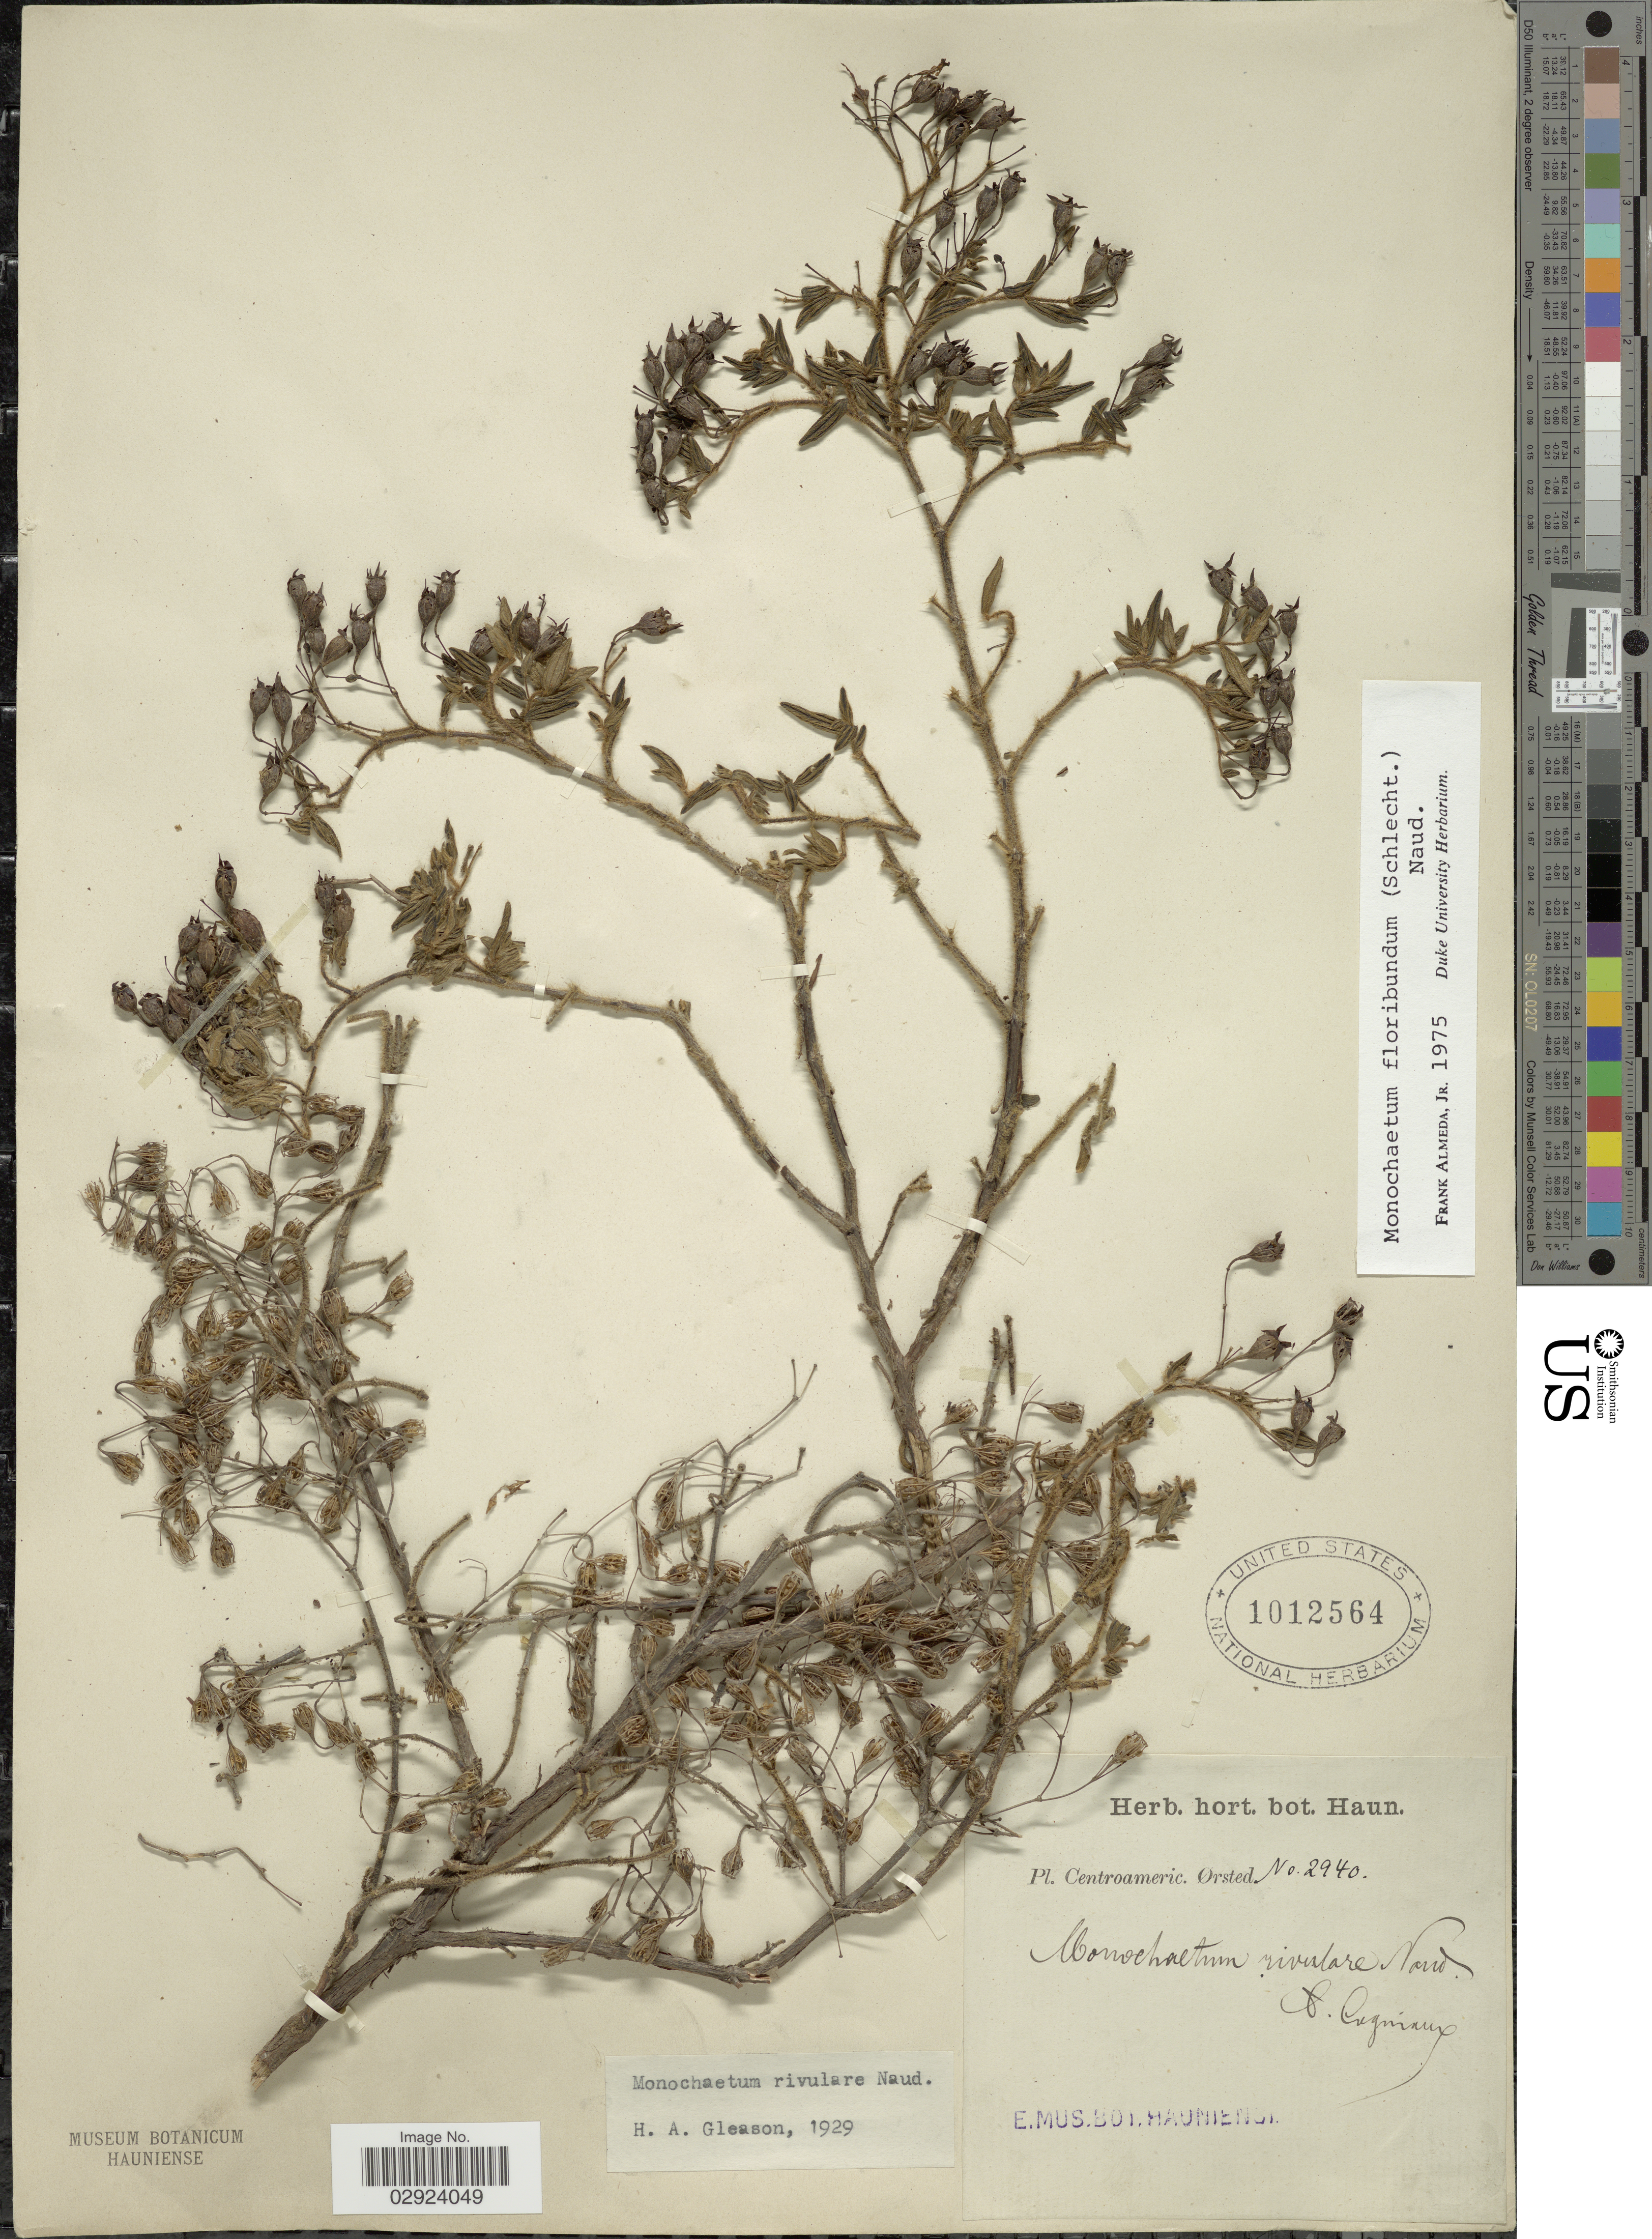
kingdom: Plantae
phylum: Tracheophyta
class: Magnoliopsida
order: Myrtales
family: Melastomataceae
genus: Monochaetum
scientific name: Monochaetum floribundum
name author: (Schltdl.) Naudin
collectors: Ørsted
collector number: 2940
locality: Centroameric.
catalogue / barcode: US 1012564